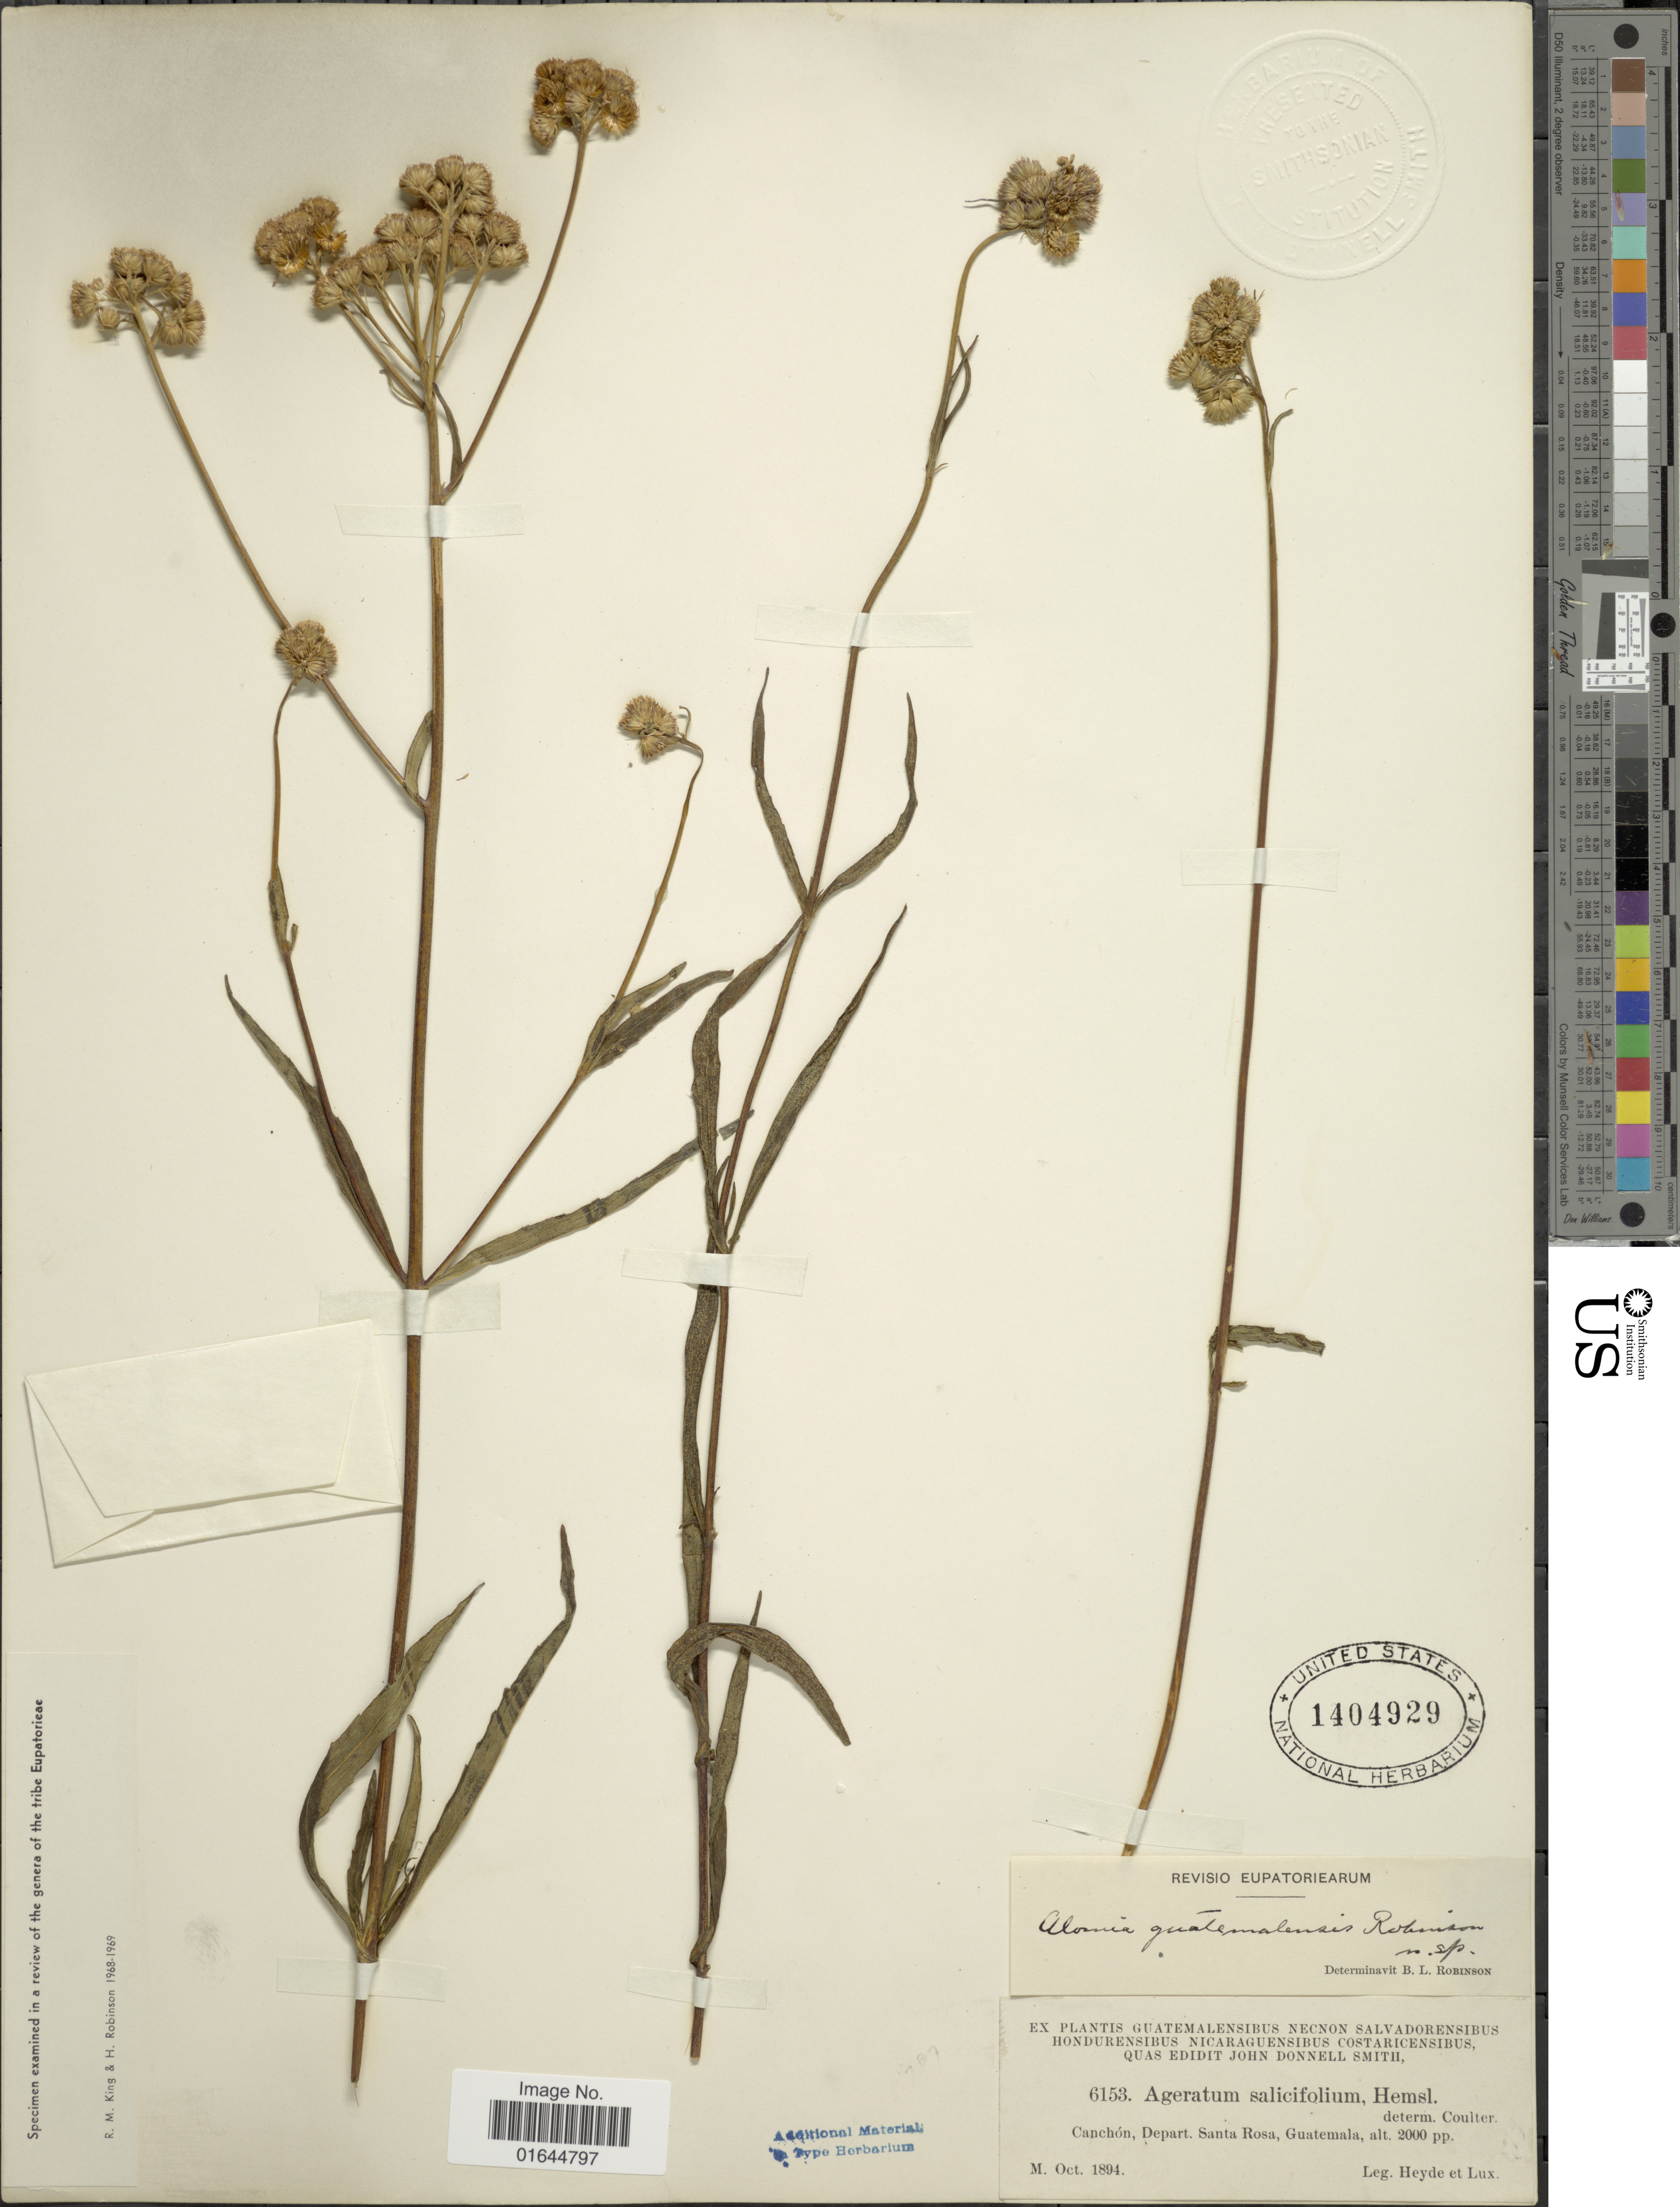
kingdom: Plantae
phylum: Tracheophyta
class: Magnoliopsida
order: Asterales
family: Asteraceae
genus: Ageratum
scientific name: Ageratum guatamalense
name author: M.F. Johnson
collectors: Heyde & Lux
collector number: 6153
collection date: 1894-10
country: Guatemala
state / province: Santa Rosa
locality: Guatemala, Canchón, Depart. Santa Rosa.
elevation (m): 610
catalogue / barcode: US 1404929